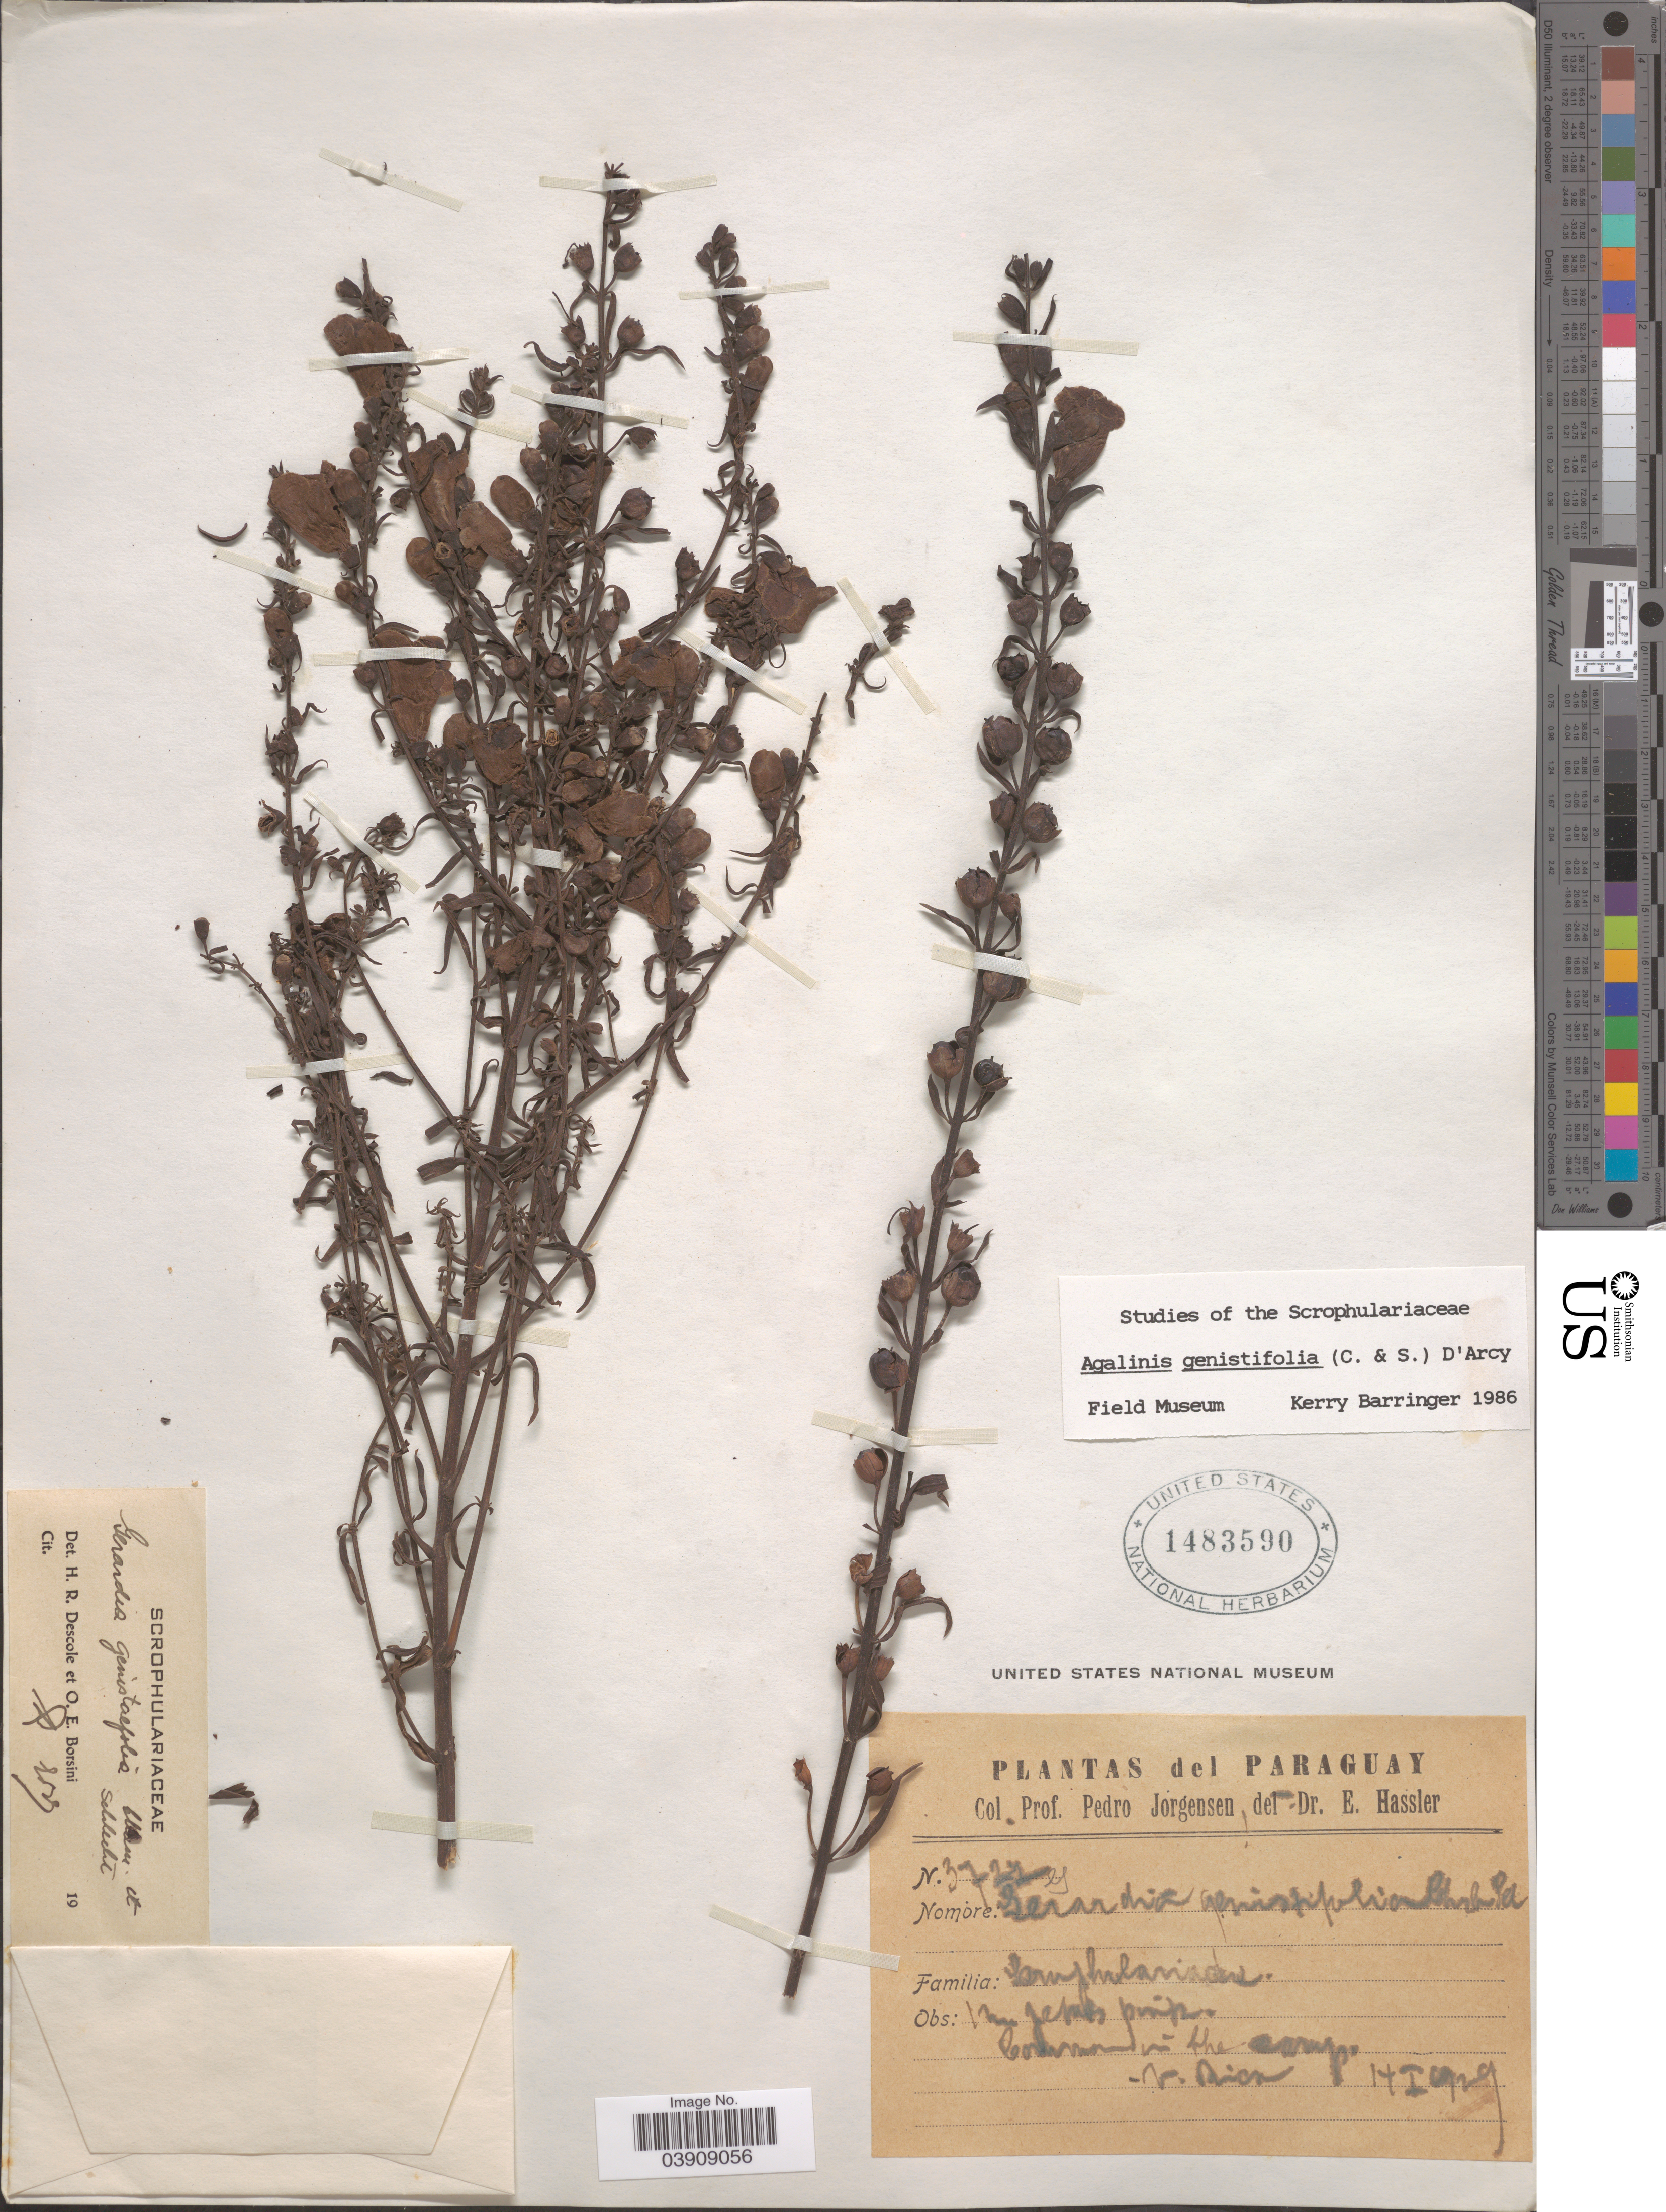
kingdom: Plantae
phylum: Tracheophyta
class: Magnoliopsida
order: Lamiales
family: Orobanchaceae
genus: Agalinis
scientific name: Agalinis genistifolia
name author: (Cham. & Schltdl.) D'Arcy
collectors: P. Jörgensen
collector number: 3722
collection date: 1929-09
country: Paraguay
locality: Common in camp - V. Rica.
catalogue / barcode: US 1483590